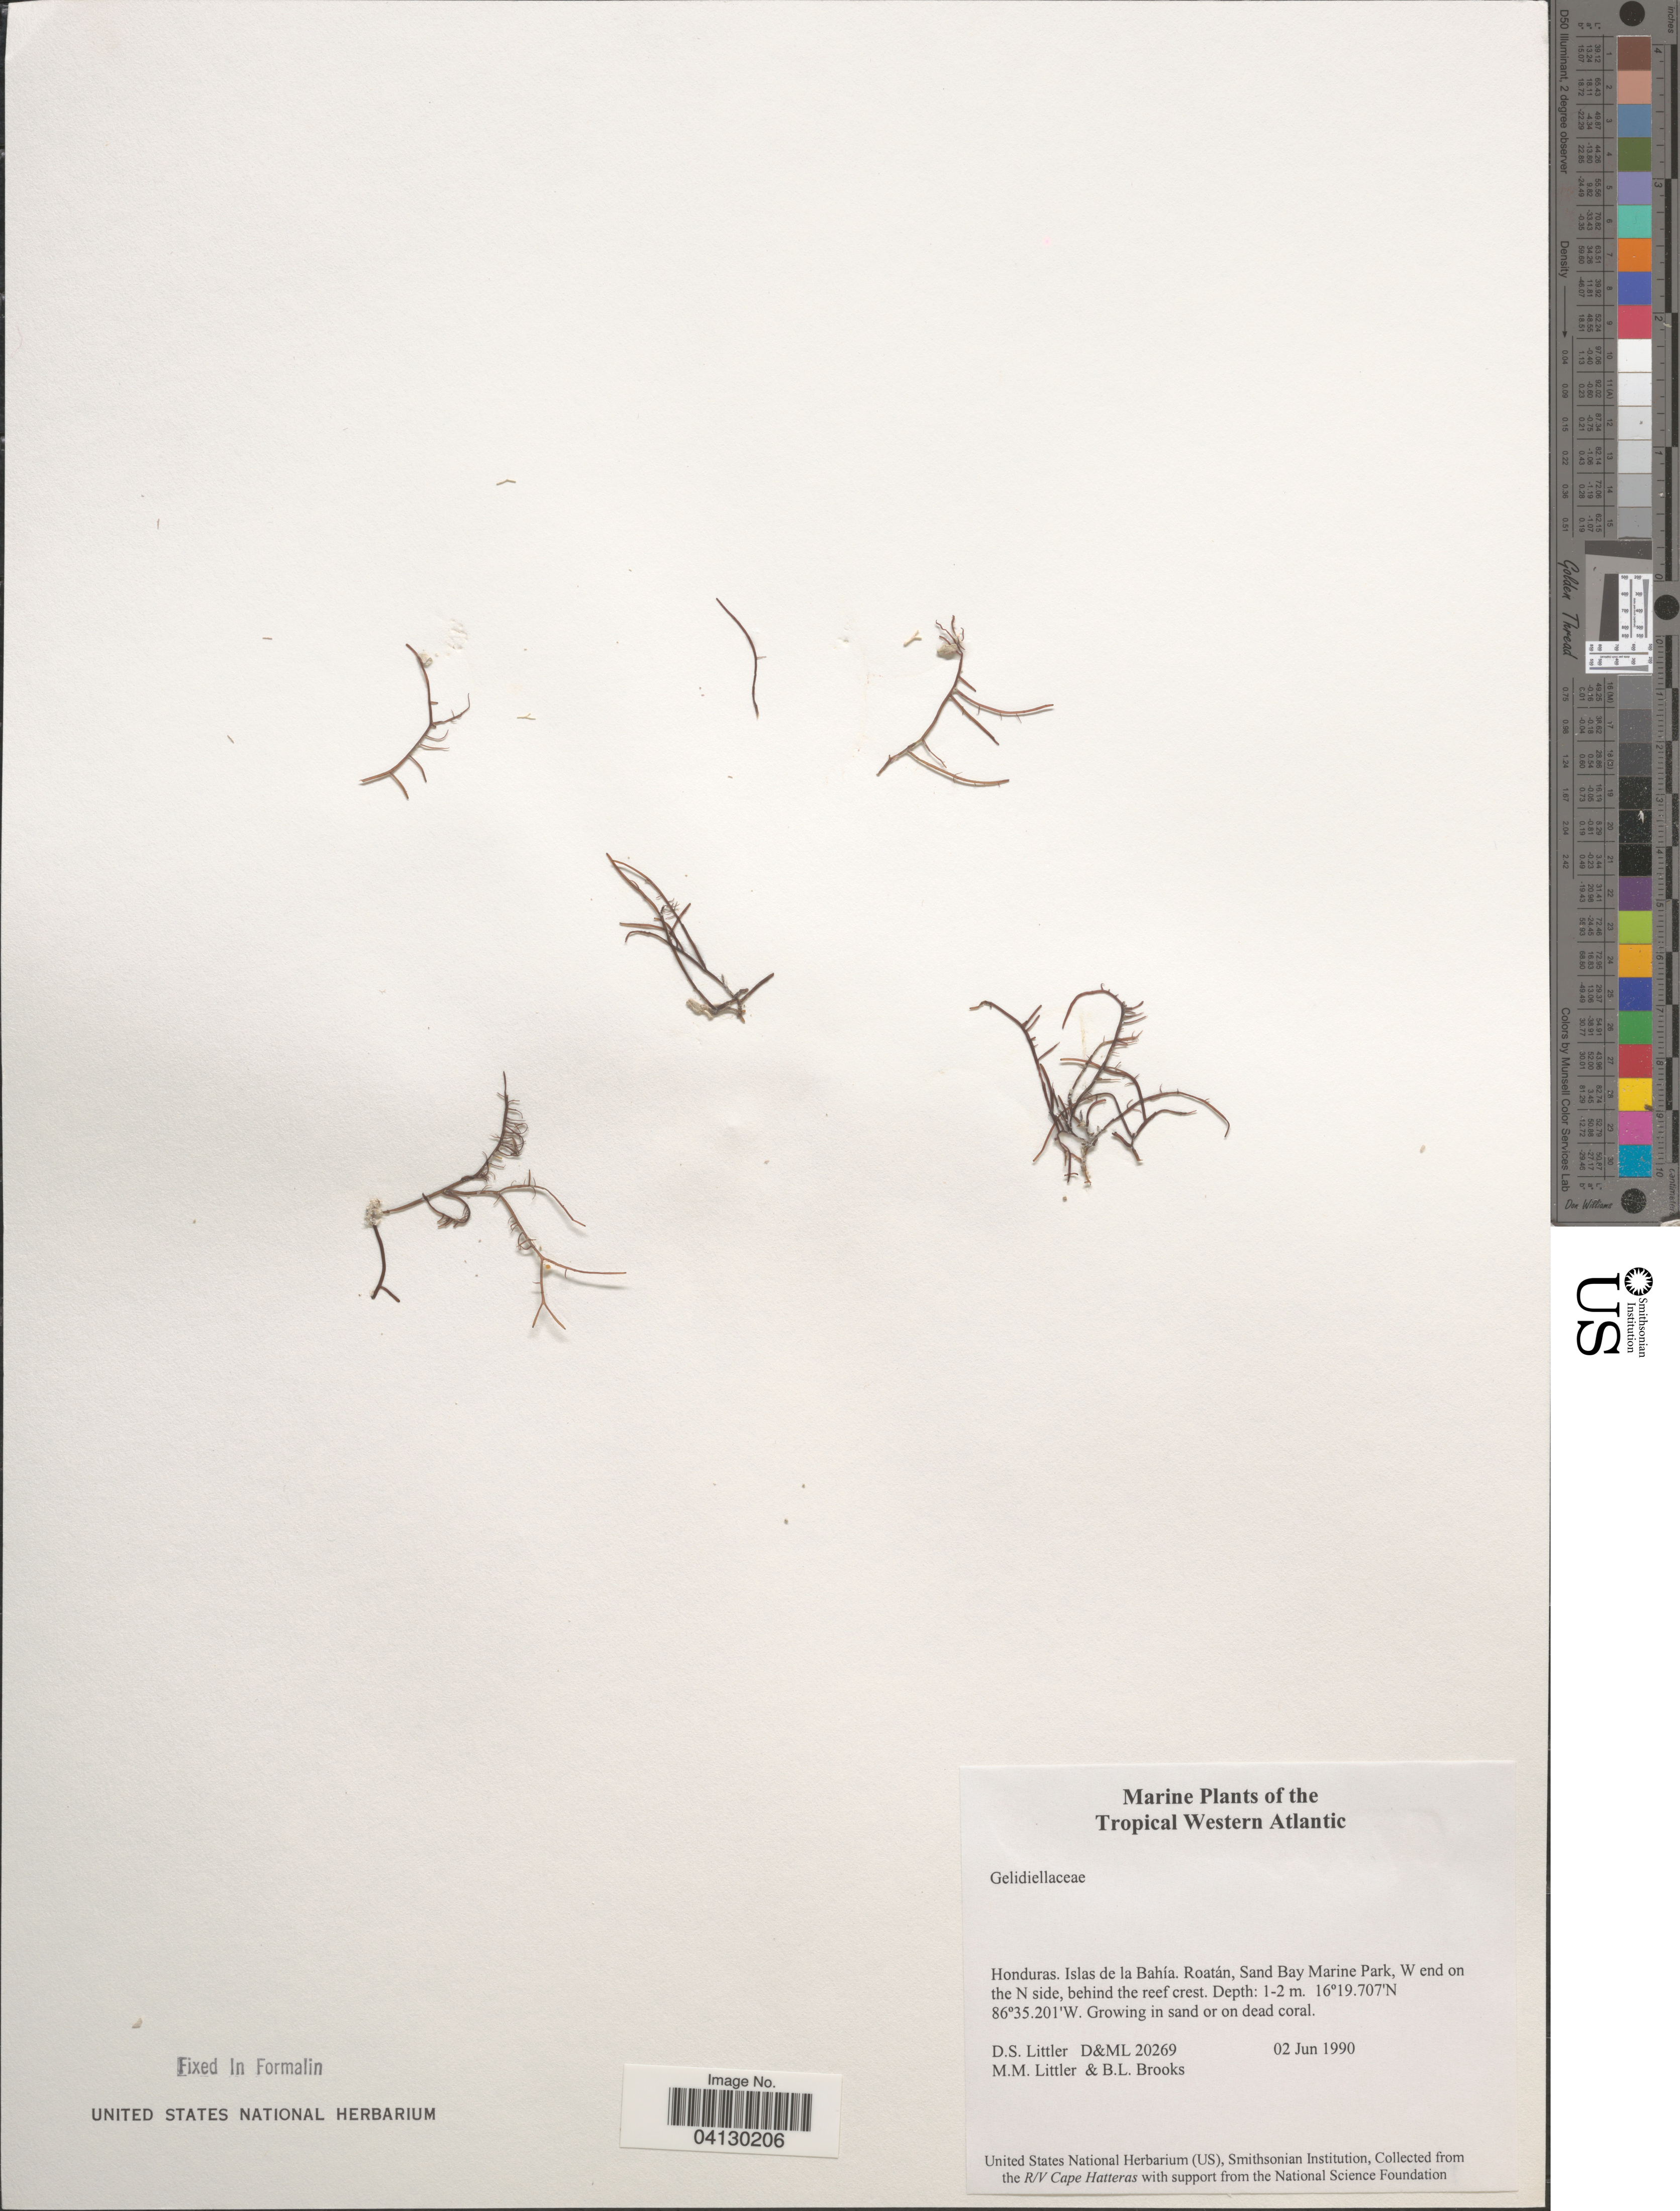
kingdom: Plantae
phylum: Rhodophyta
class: Florideophyceae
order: Gelidiales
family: Gelidiellaceae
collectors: D. S. Littler & B. Brooks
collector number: D&ML20269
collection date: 1990-06-02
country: Honduras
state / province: Islas de la Bahía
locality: Tropical Western Atlantic. Roatán, Sand Bay Marine Park, W end on the N side, behind the reef crest.